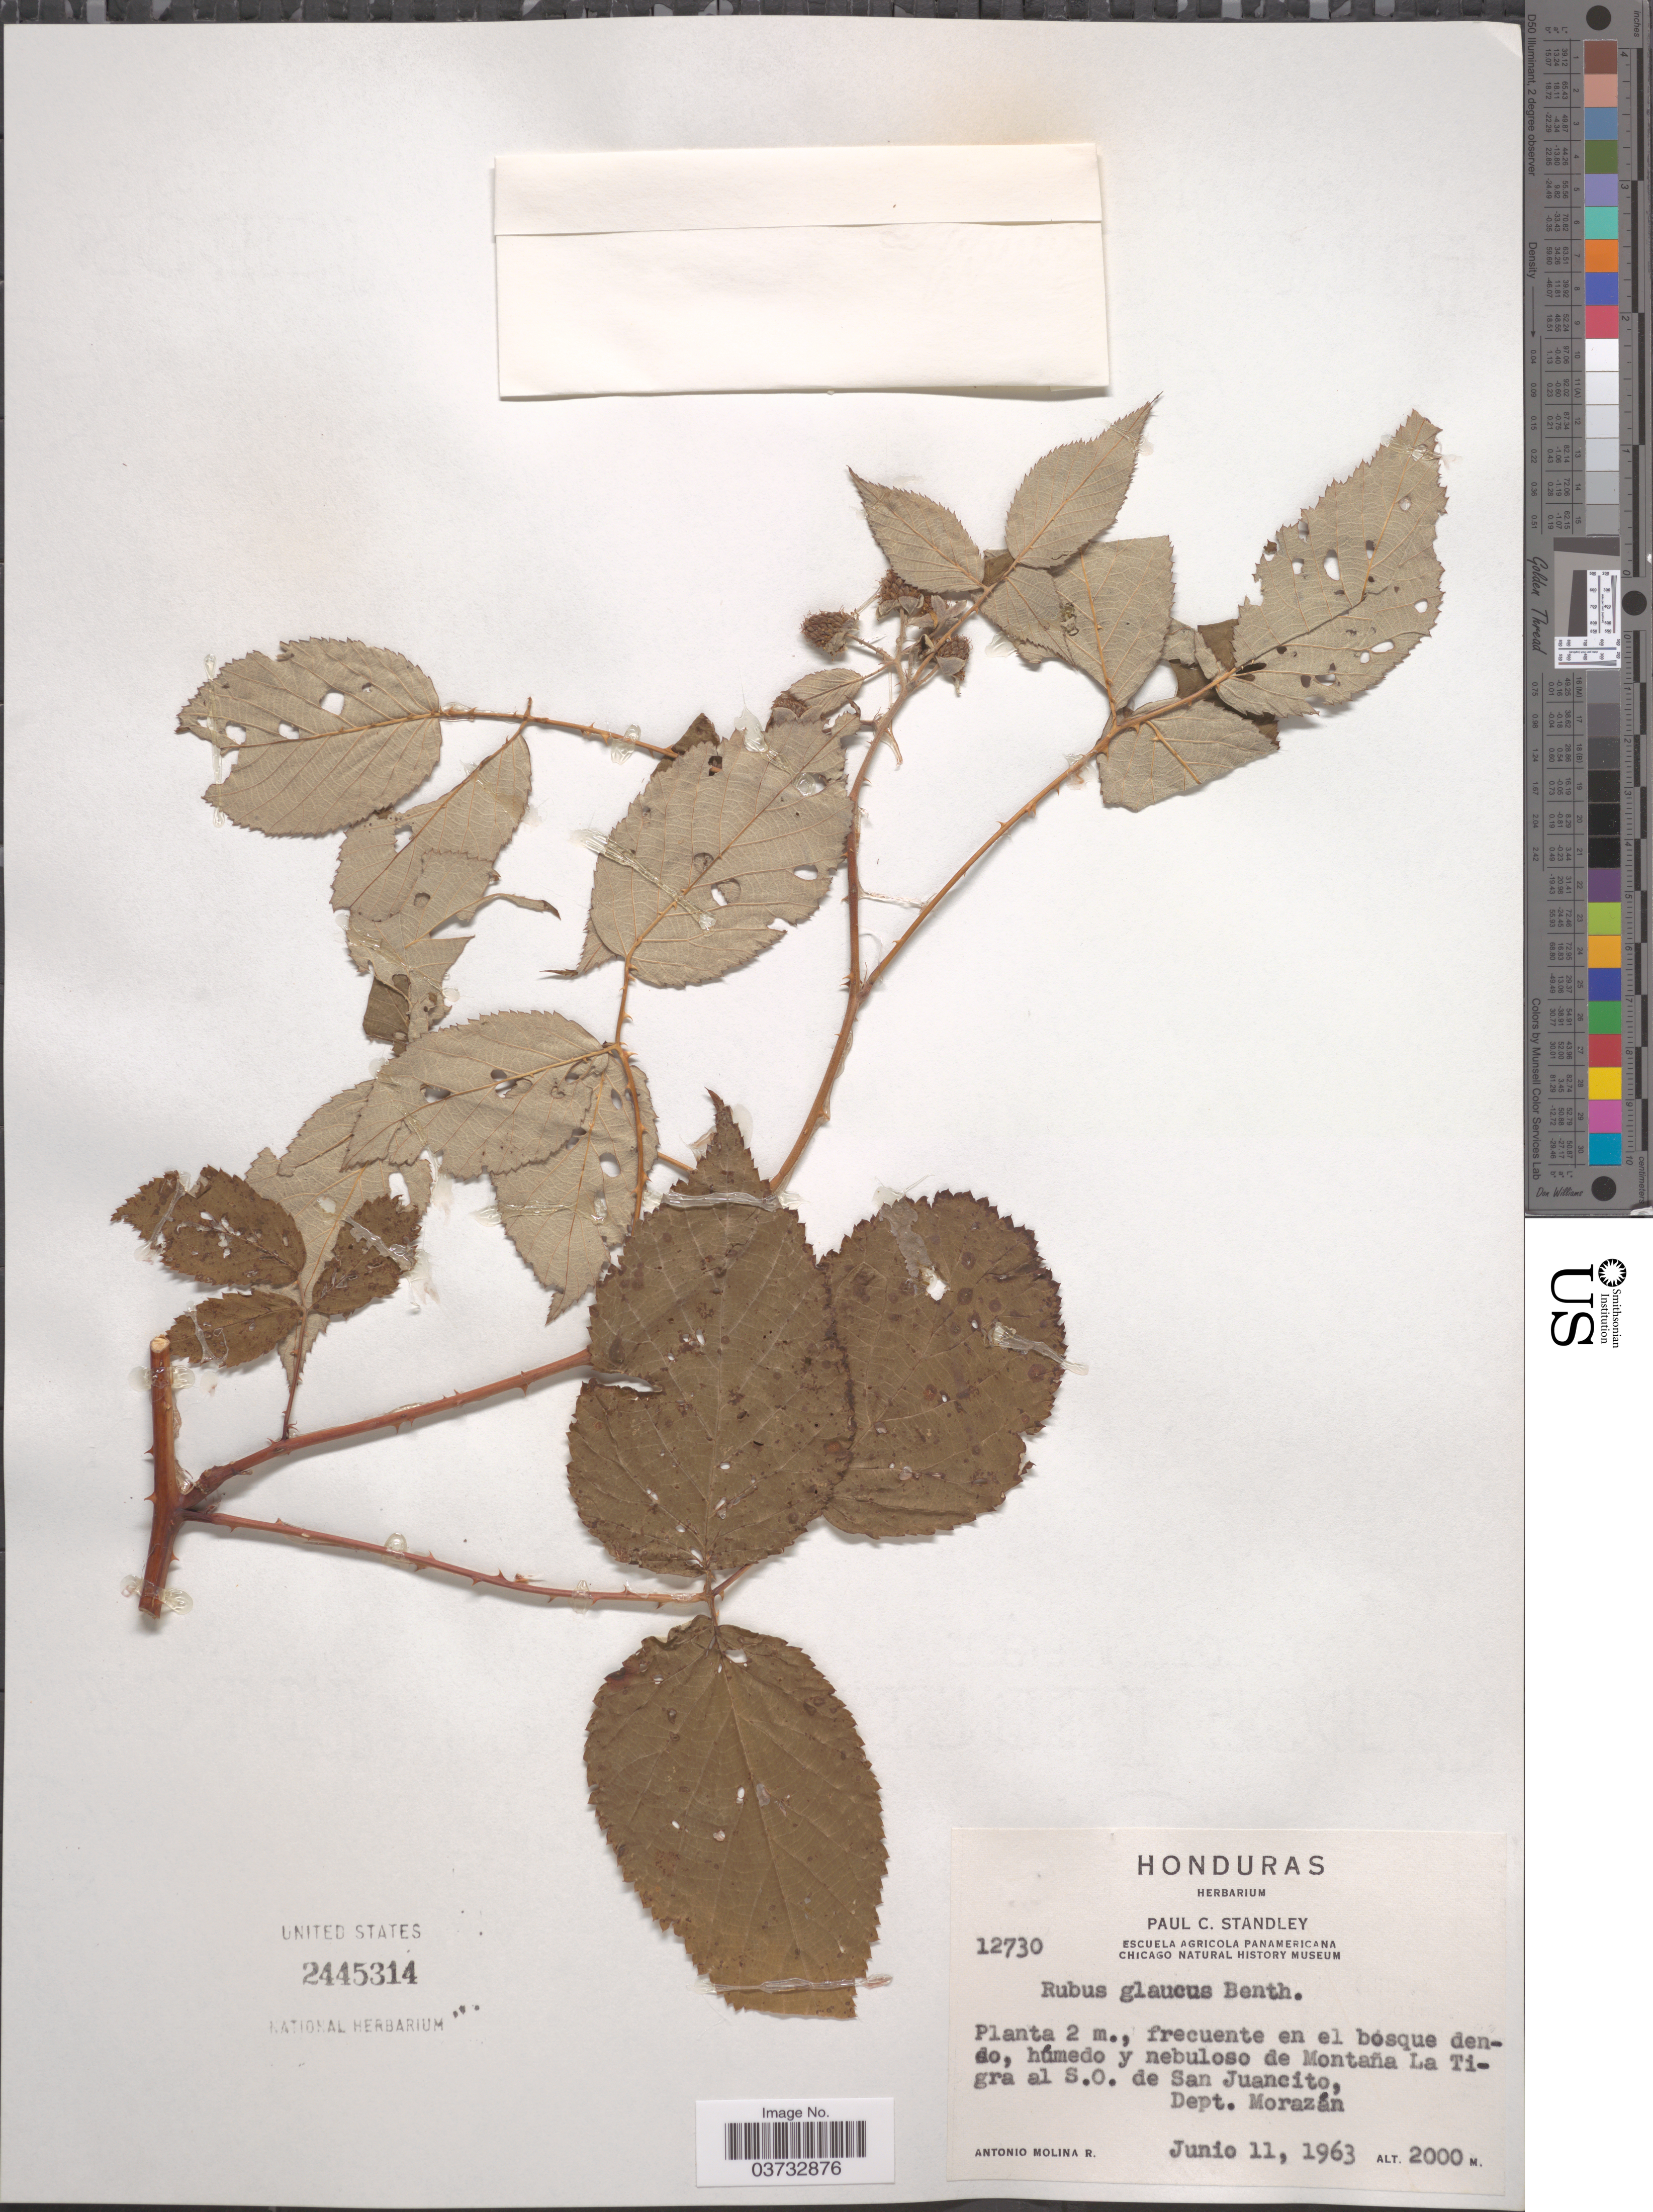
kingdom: Plantae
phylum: Tracheophyta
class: Magnoliopsida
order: Rosales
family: Rosaceae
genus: Rubus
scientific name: Rubus glaucus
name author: Benth.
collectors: A. Molina R.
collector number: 12730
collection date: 1963-06-11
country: Honduras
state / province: Fco. Morazán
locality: Frecuente en el bósque denso, húmedo y nebuloso de Montaña La Tigra al S.O. de San Juancito, Dept. Morazán.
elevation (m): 2000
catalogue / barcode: US 2445314